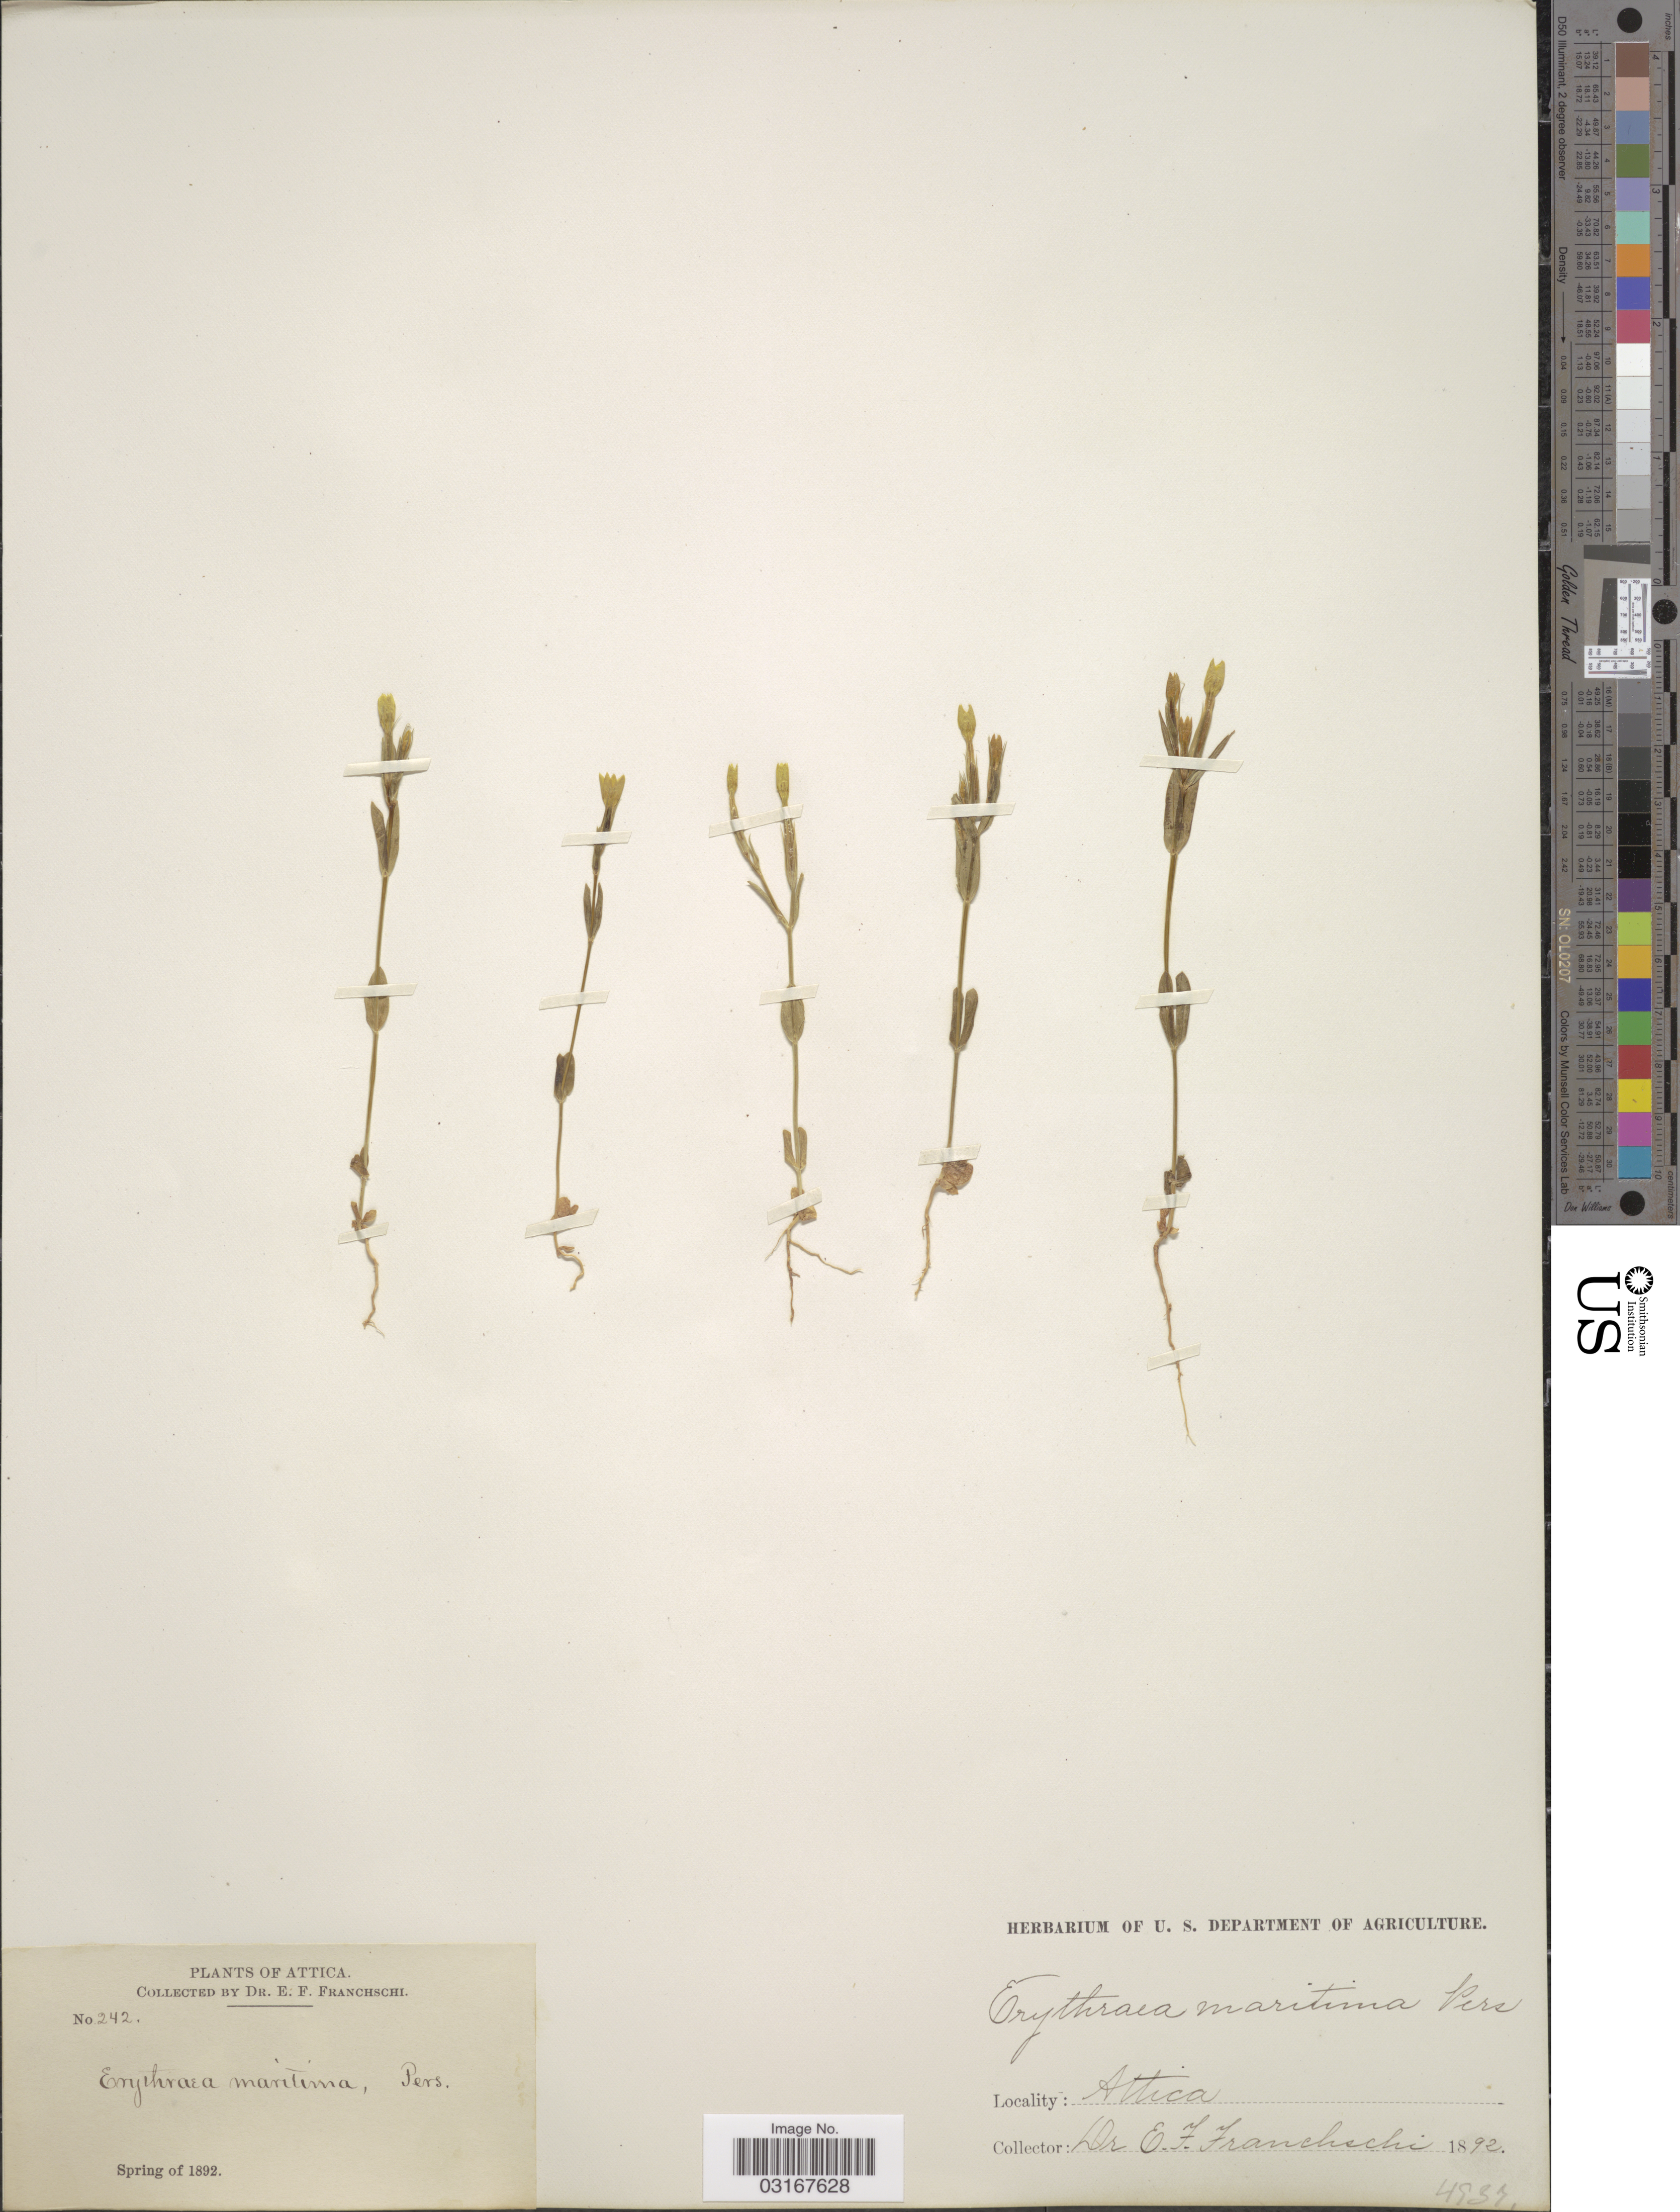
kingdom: Plantae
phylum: Tracheophyta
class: Magnoliopsida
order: Gentianales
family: Gentianaceae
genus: Centaurium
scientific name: Centaurium maritimum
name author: (L.) Fritsch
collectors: E. Franchschi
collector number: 242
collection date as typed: Spring of 1892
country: Greece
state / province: Attica